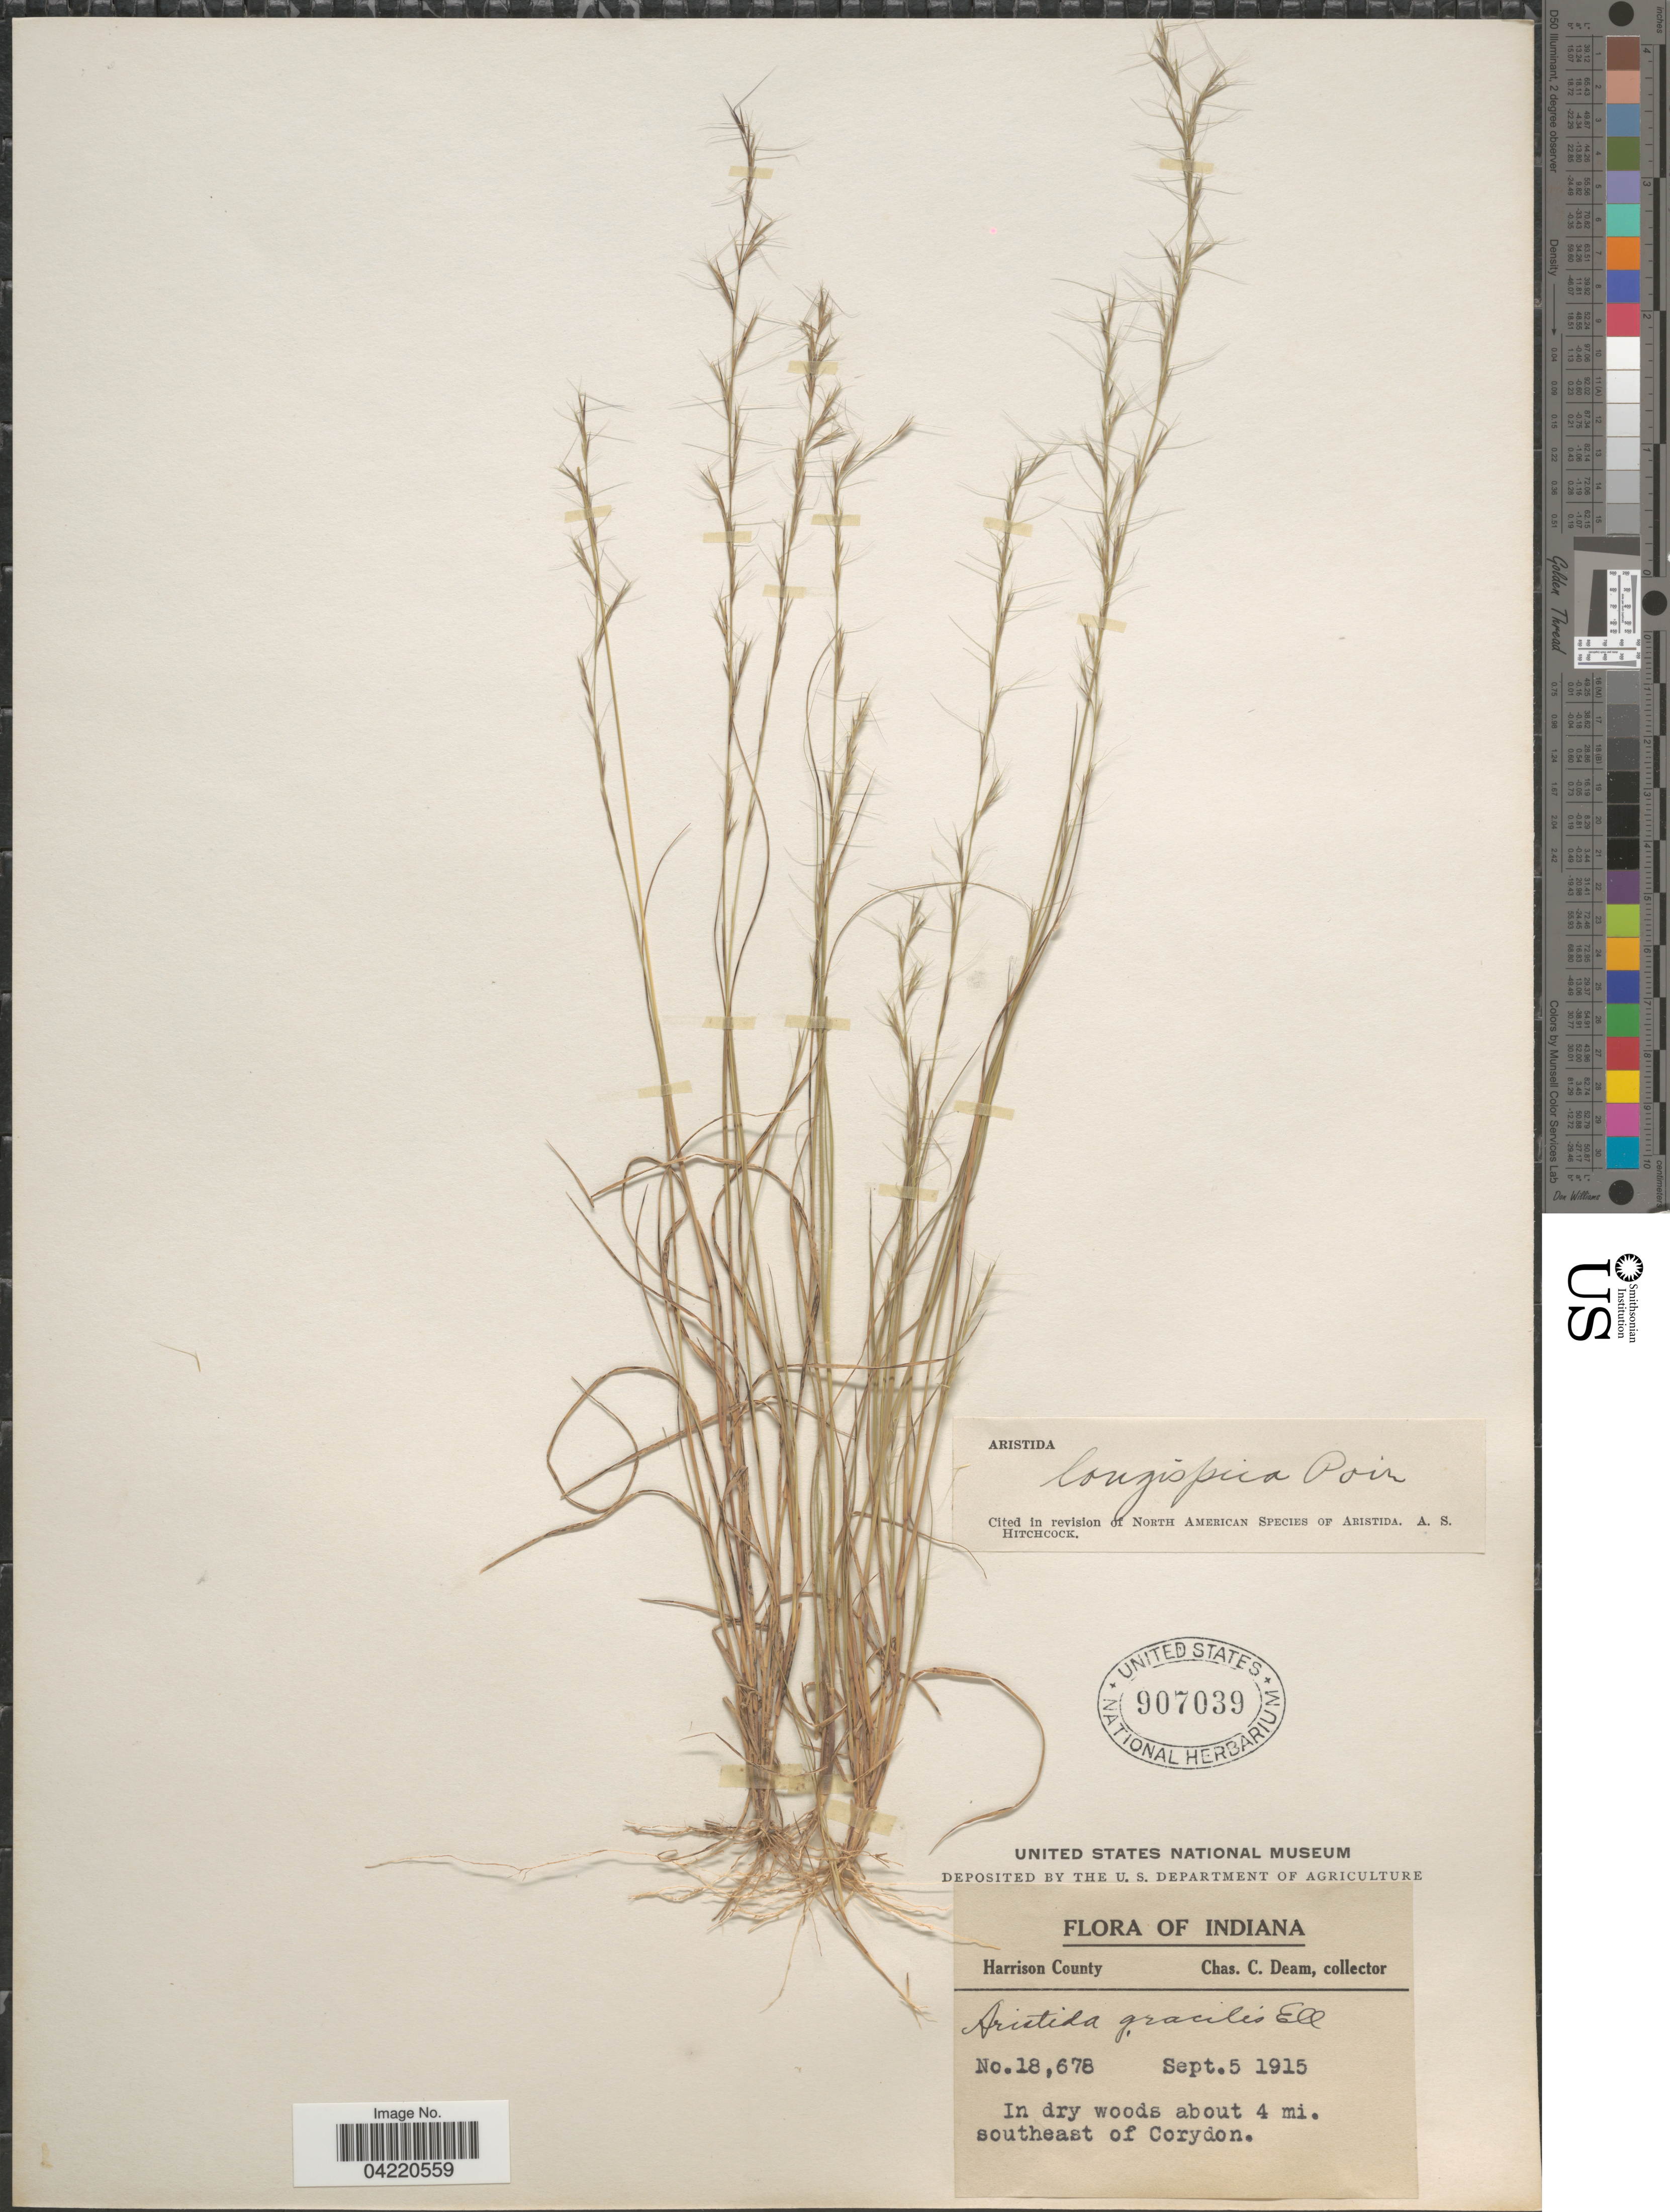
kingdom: Plantae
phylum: Tracheophyta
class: Liliopsida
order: Poales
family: Poaceae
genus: Aristida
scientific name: Aristida longespica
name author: Poir.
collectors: C. C. Deam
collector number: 18678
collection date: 1915-09-05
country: United States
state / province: Indiana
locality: Harrison County. In dry woods about 4 mi. southeast of Corydon.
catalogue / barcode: US 907039